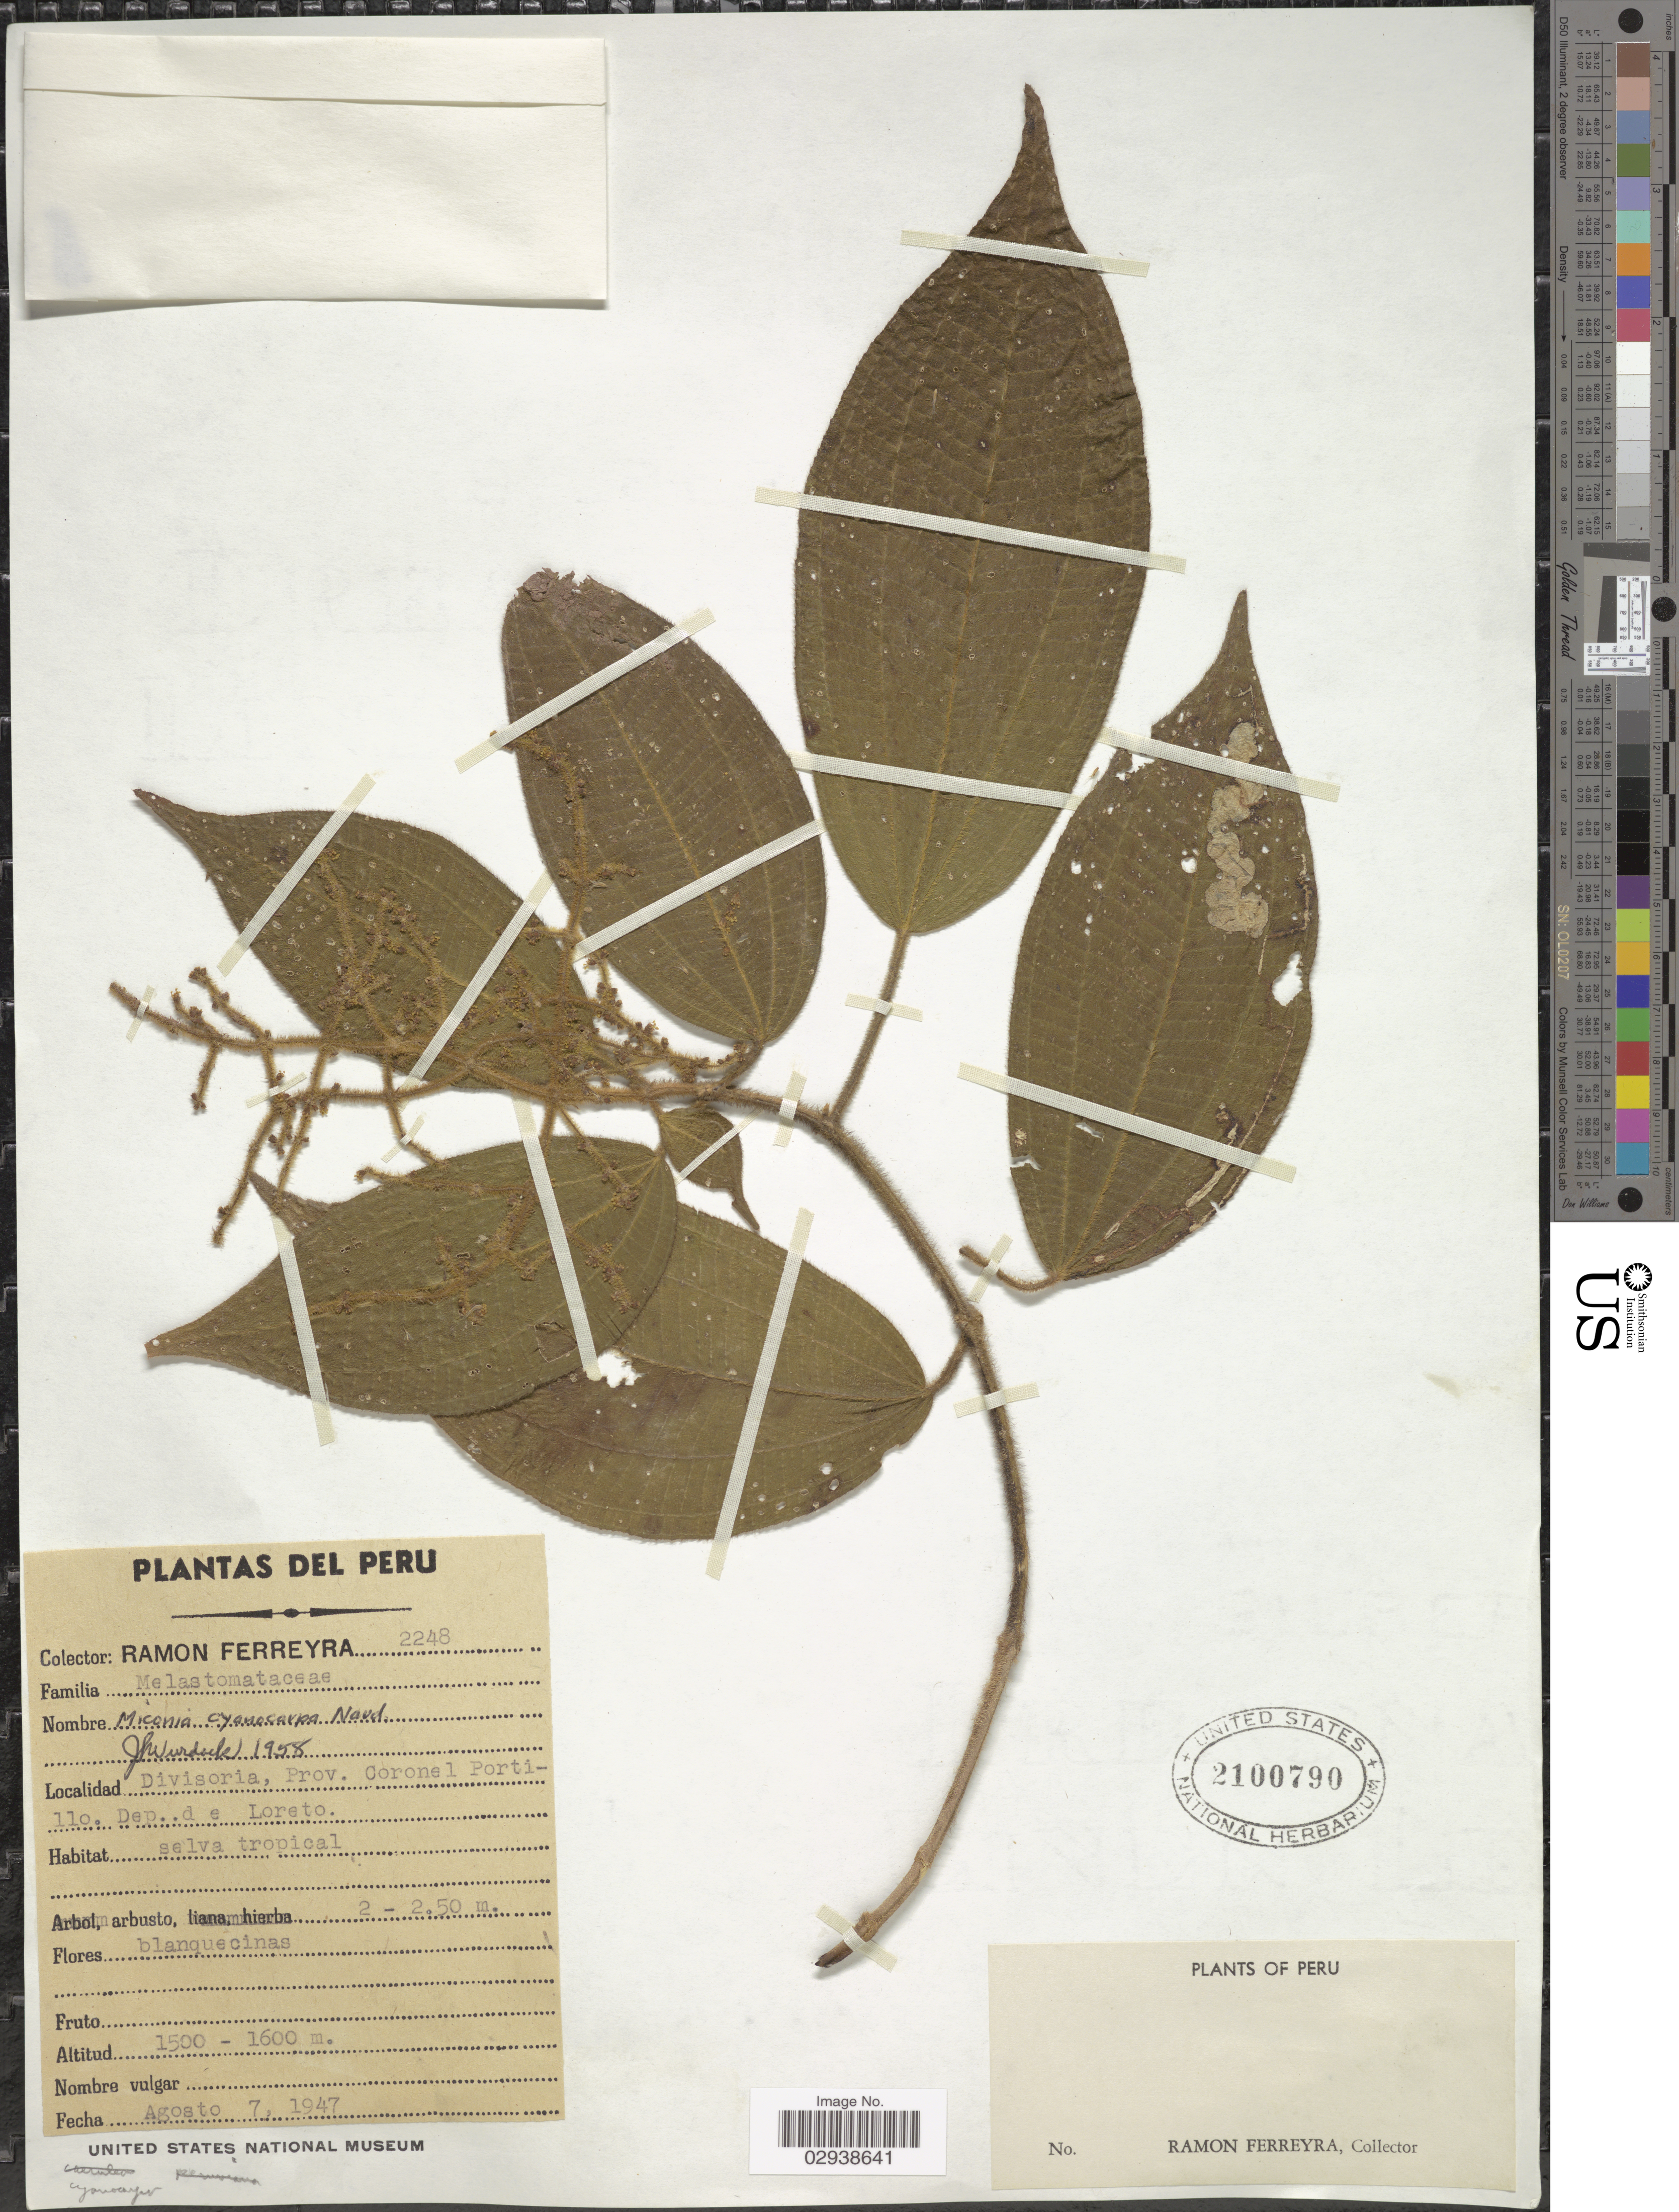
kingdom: Plantae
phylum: Tracheophyta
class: Magnoliopsida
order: Myrtales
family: Melastomataceae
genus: Miconia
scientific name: Miconia cyanocarpa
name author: Naudin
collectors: R. A. Ferreyra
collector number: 2248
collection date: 1947-08-07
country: Peru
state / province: Loreto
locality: Divisoria, Prov. Coronel Portillo, Dep. de Loreto.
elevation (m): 1500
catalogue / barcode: US 2100790